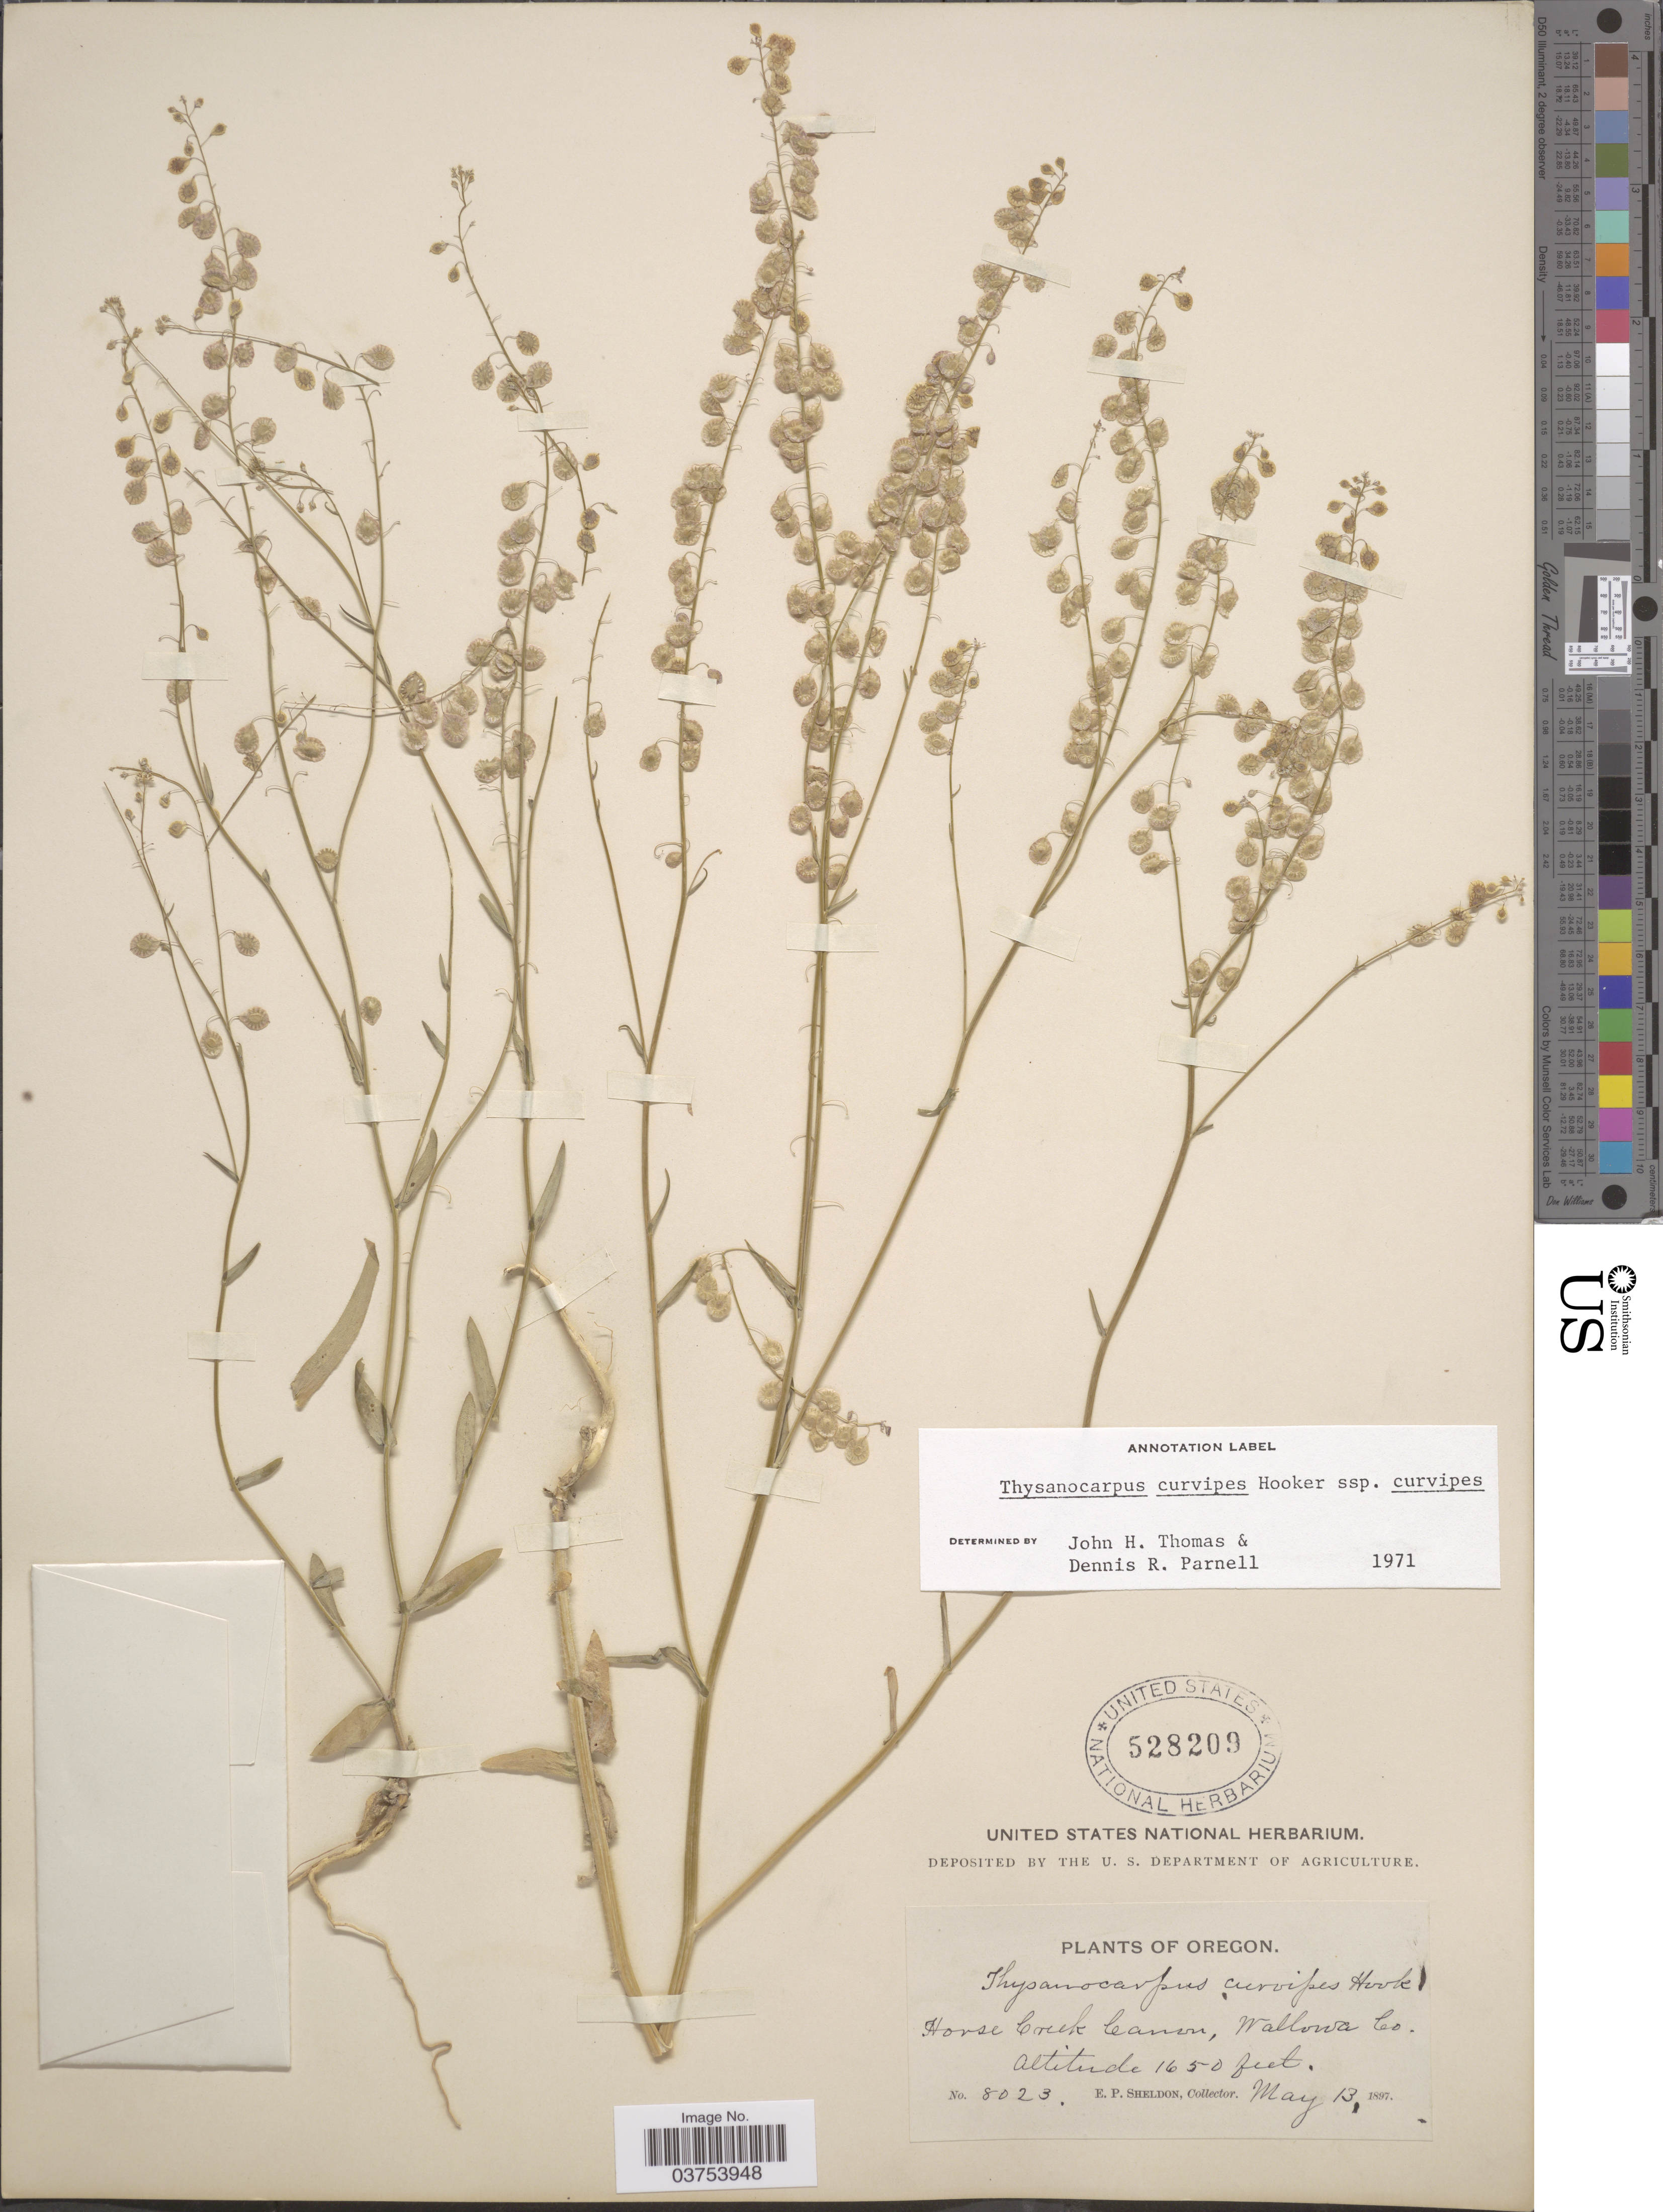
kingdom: Plantae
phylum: Tracheophyta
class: Magnoliopsida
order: Brassicales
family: Brassicaceae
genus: Thysanocarpus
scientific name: Thysanocarpus curvipes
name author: Hook.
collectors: E. P. Sheldon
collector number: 8023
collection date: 1897-05-13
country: United States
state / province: Oregon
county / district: Wallowa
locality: Horse Creek Canon, Wallowa Co.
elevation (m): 503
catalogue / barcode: US 528209